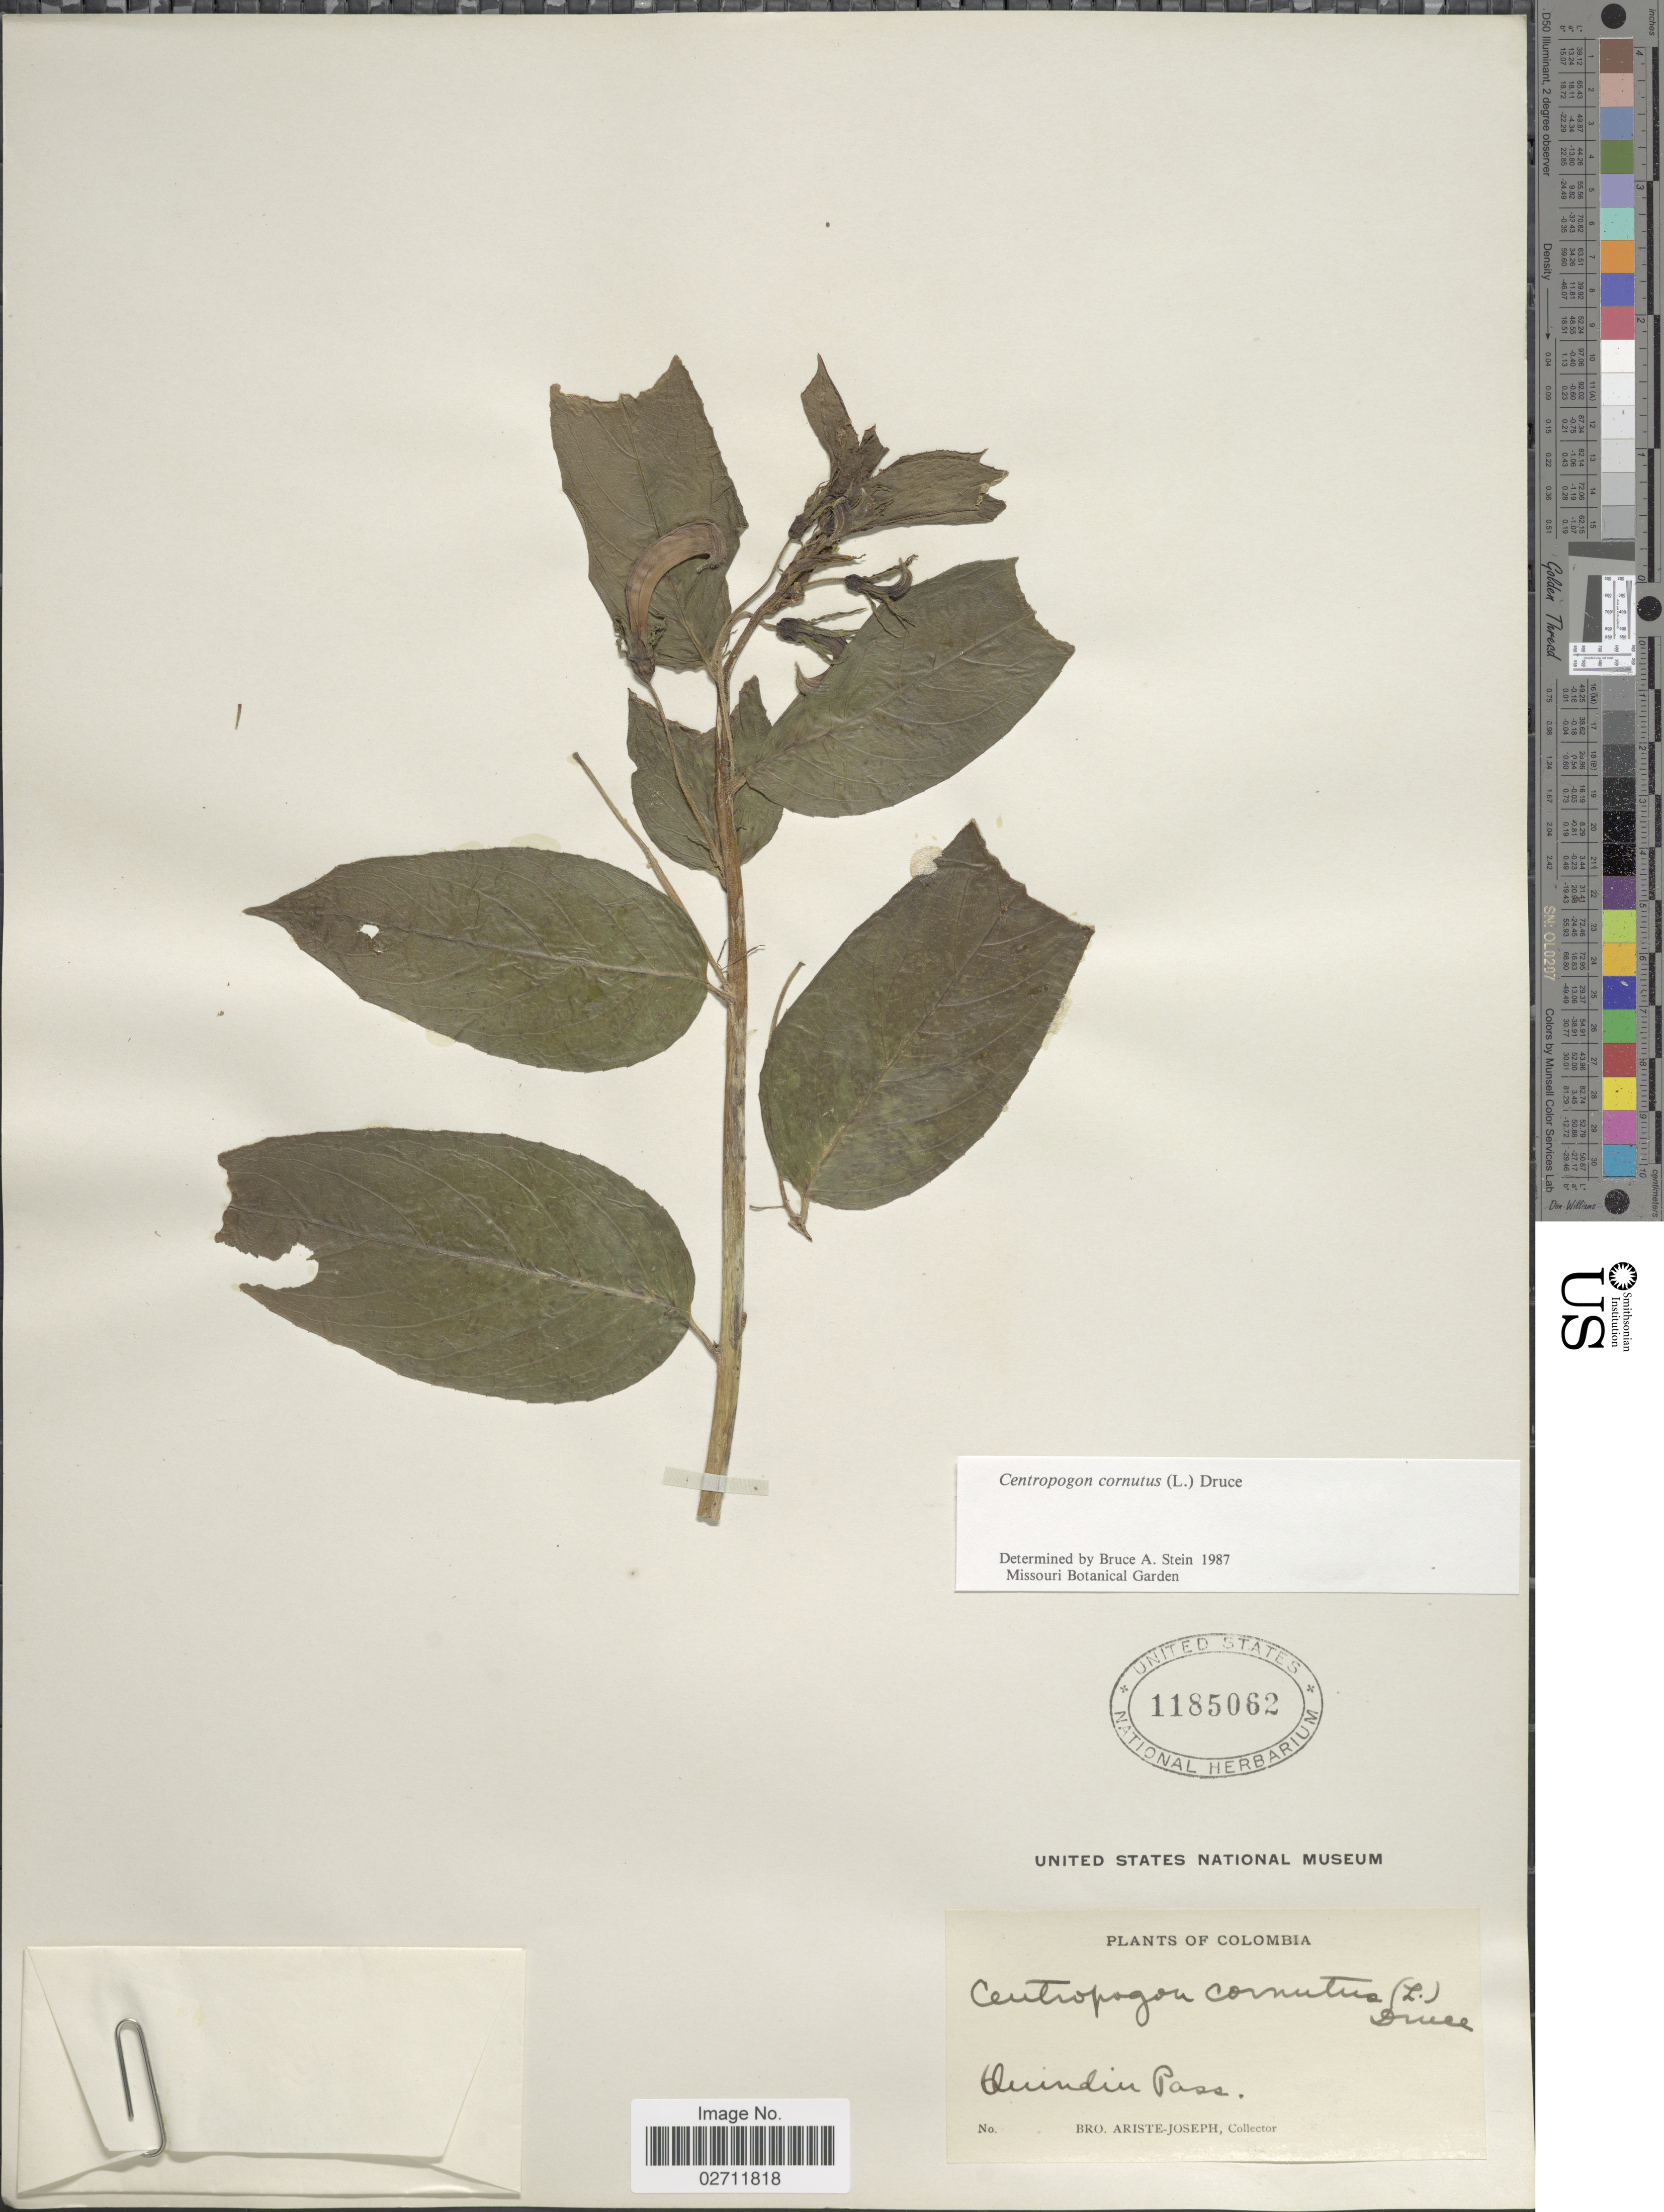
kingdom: Plantae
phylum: Tracheophyta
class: Magnoliopsida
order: Asterales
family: Campanulaceae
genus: Centropogon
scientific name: Centropogon cornutus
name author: (L.) Druce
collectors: Bro. Ariste-Joseph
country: Colombia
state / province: Quindío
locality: Quindio [interpreted] Pass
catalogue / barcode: US 1185062